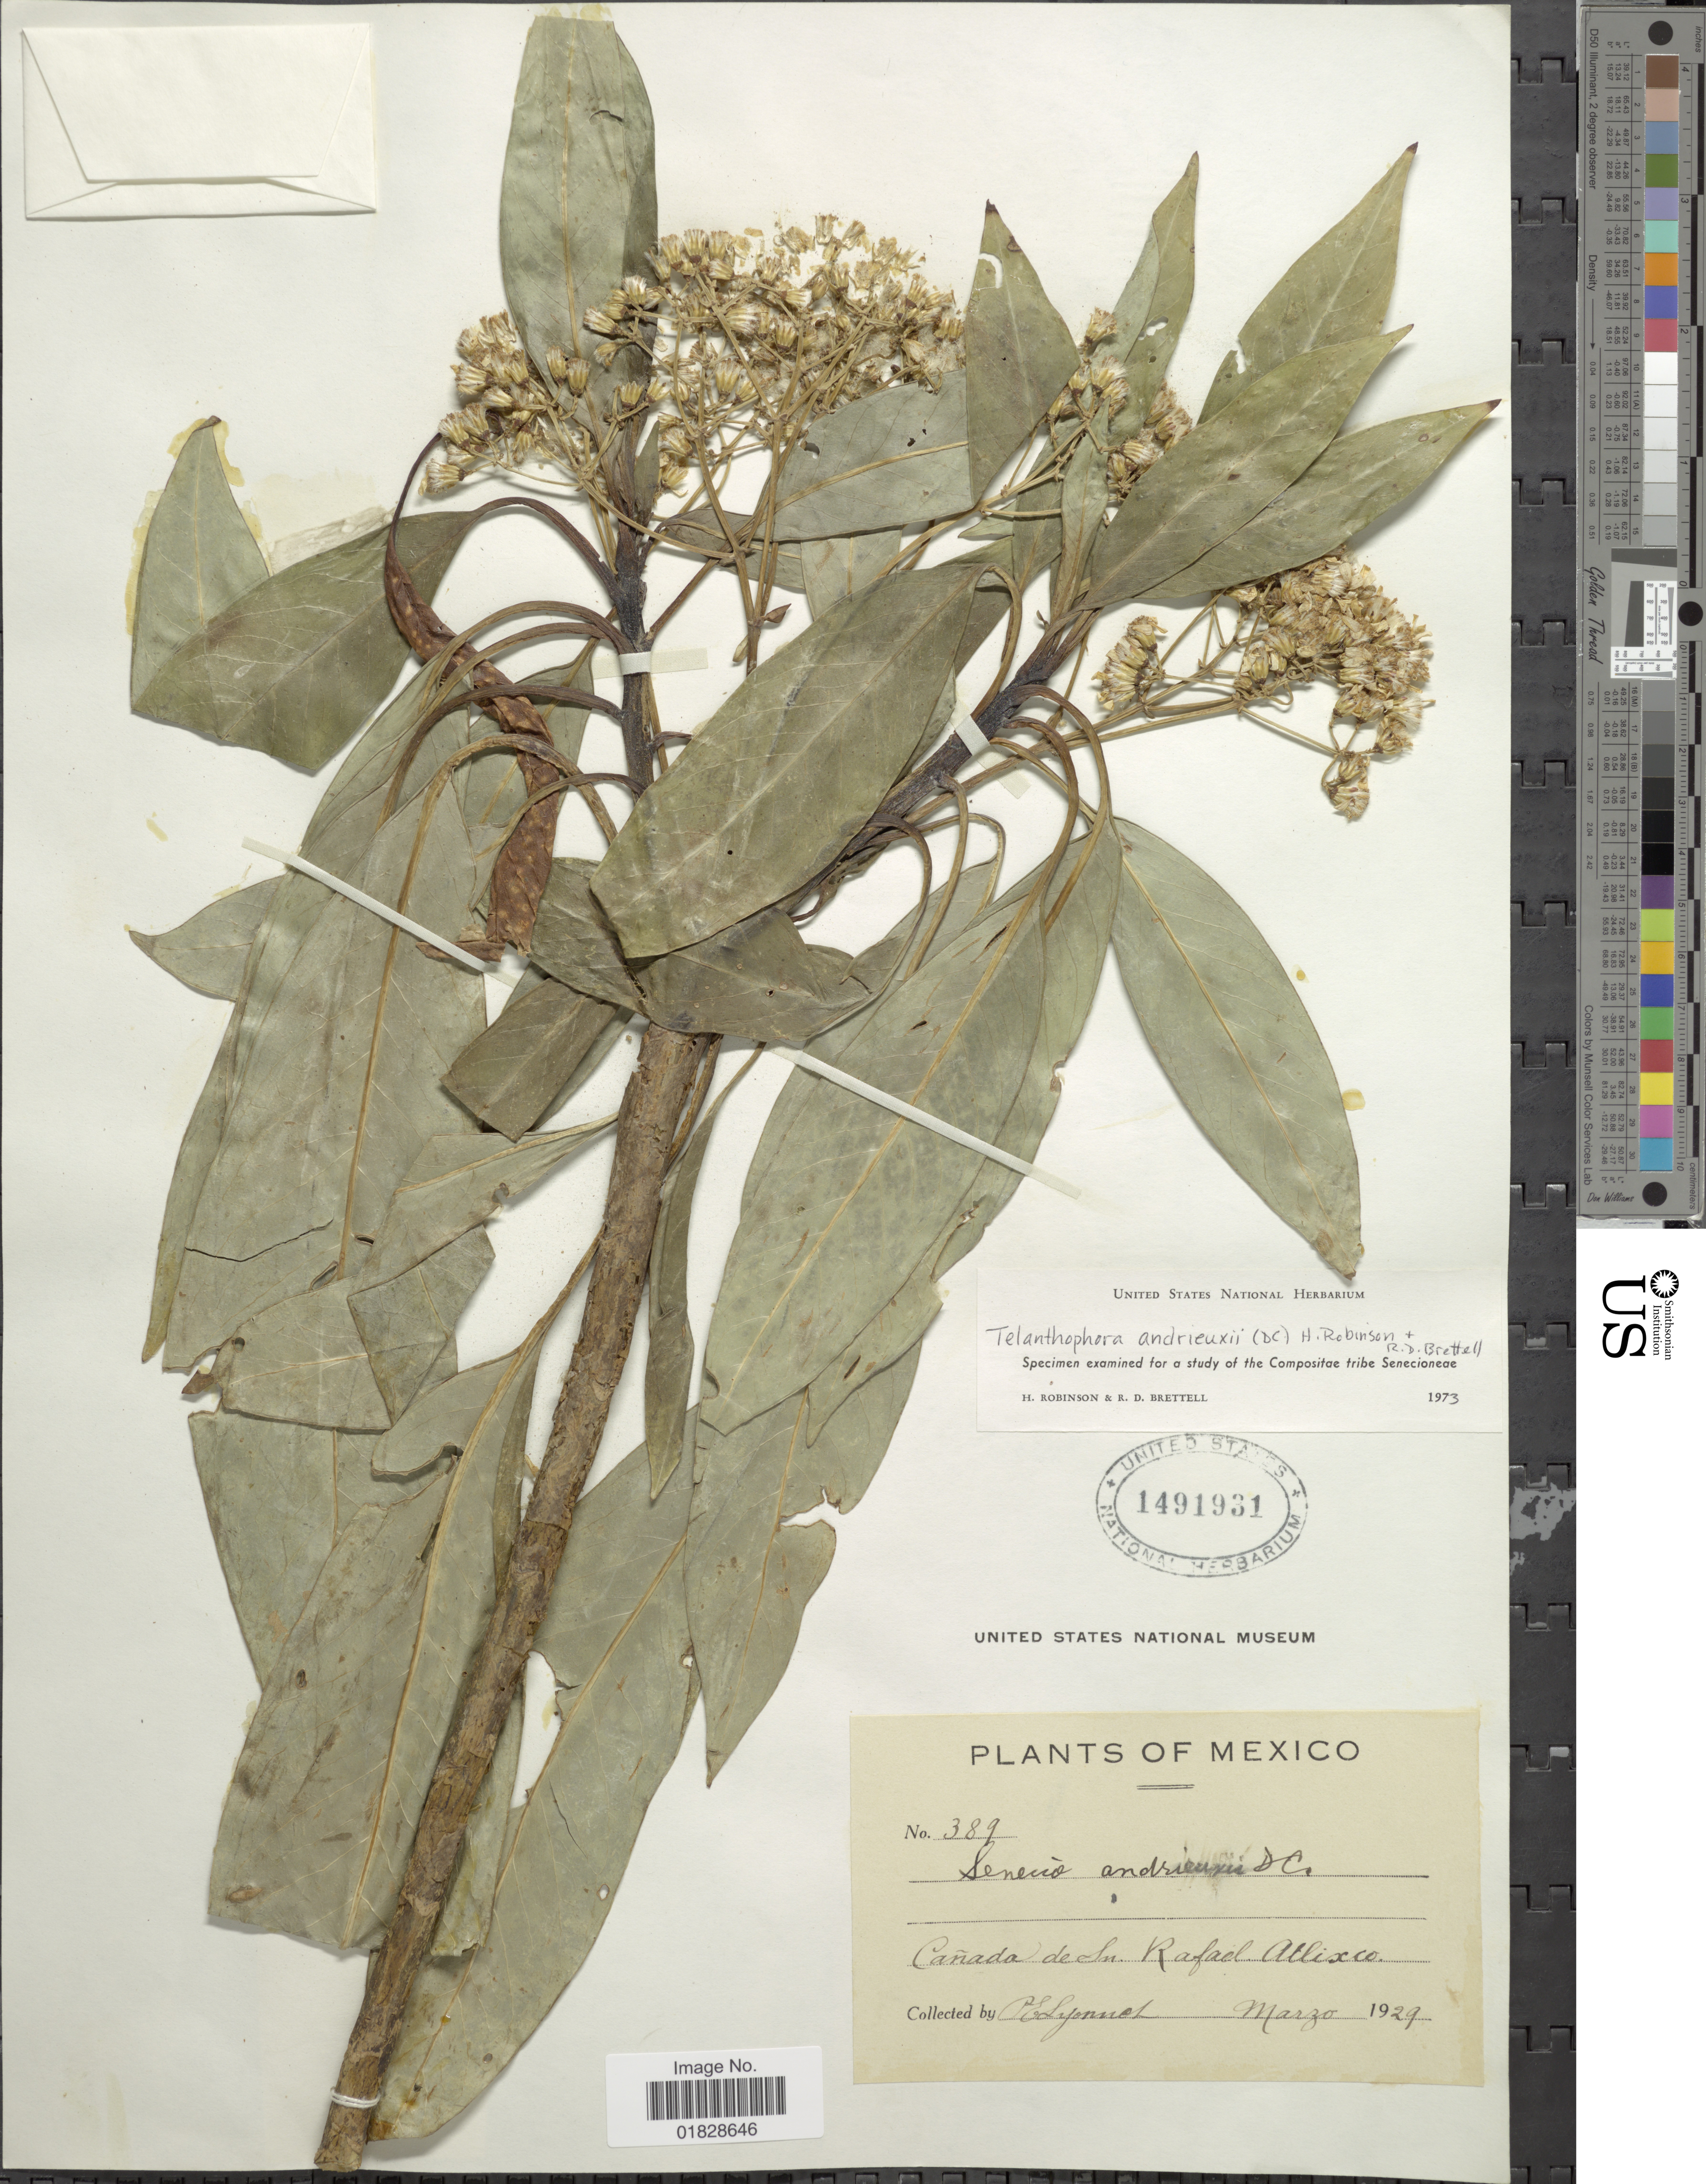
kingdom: Plantae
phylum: Tracheophyta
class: Magnoliopsida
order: Asterales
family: Asteraceae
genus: Telanthophora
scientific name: Telanthophora andrieuxii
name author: (DC.) H. Rob. & Brettell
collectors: P. Lyonnet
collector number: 389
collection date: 1929-03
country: Mexico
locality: Cañada de Sn. Rafael, Atlixco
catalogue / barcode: US 1491931